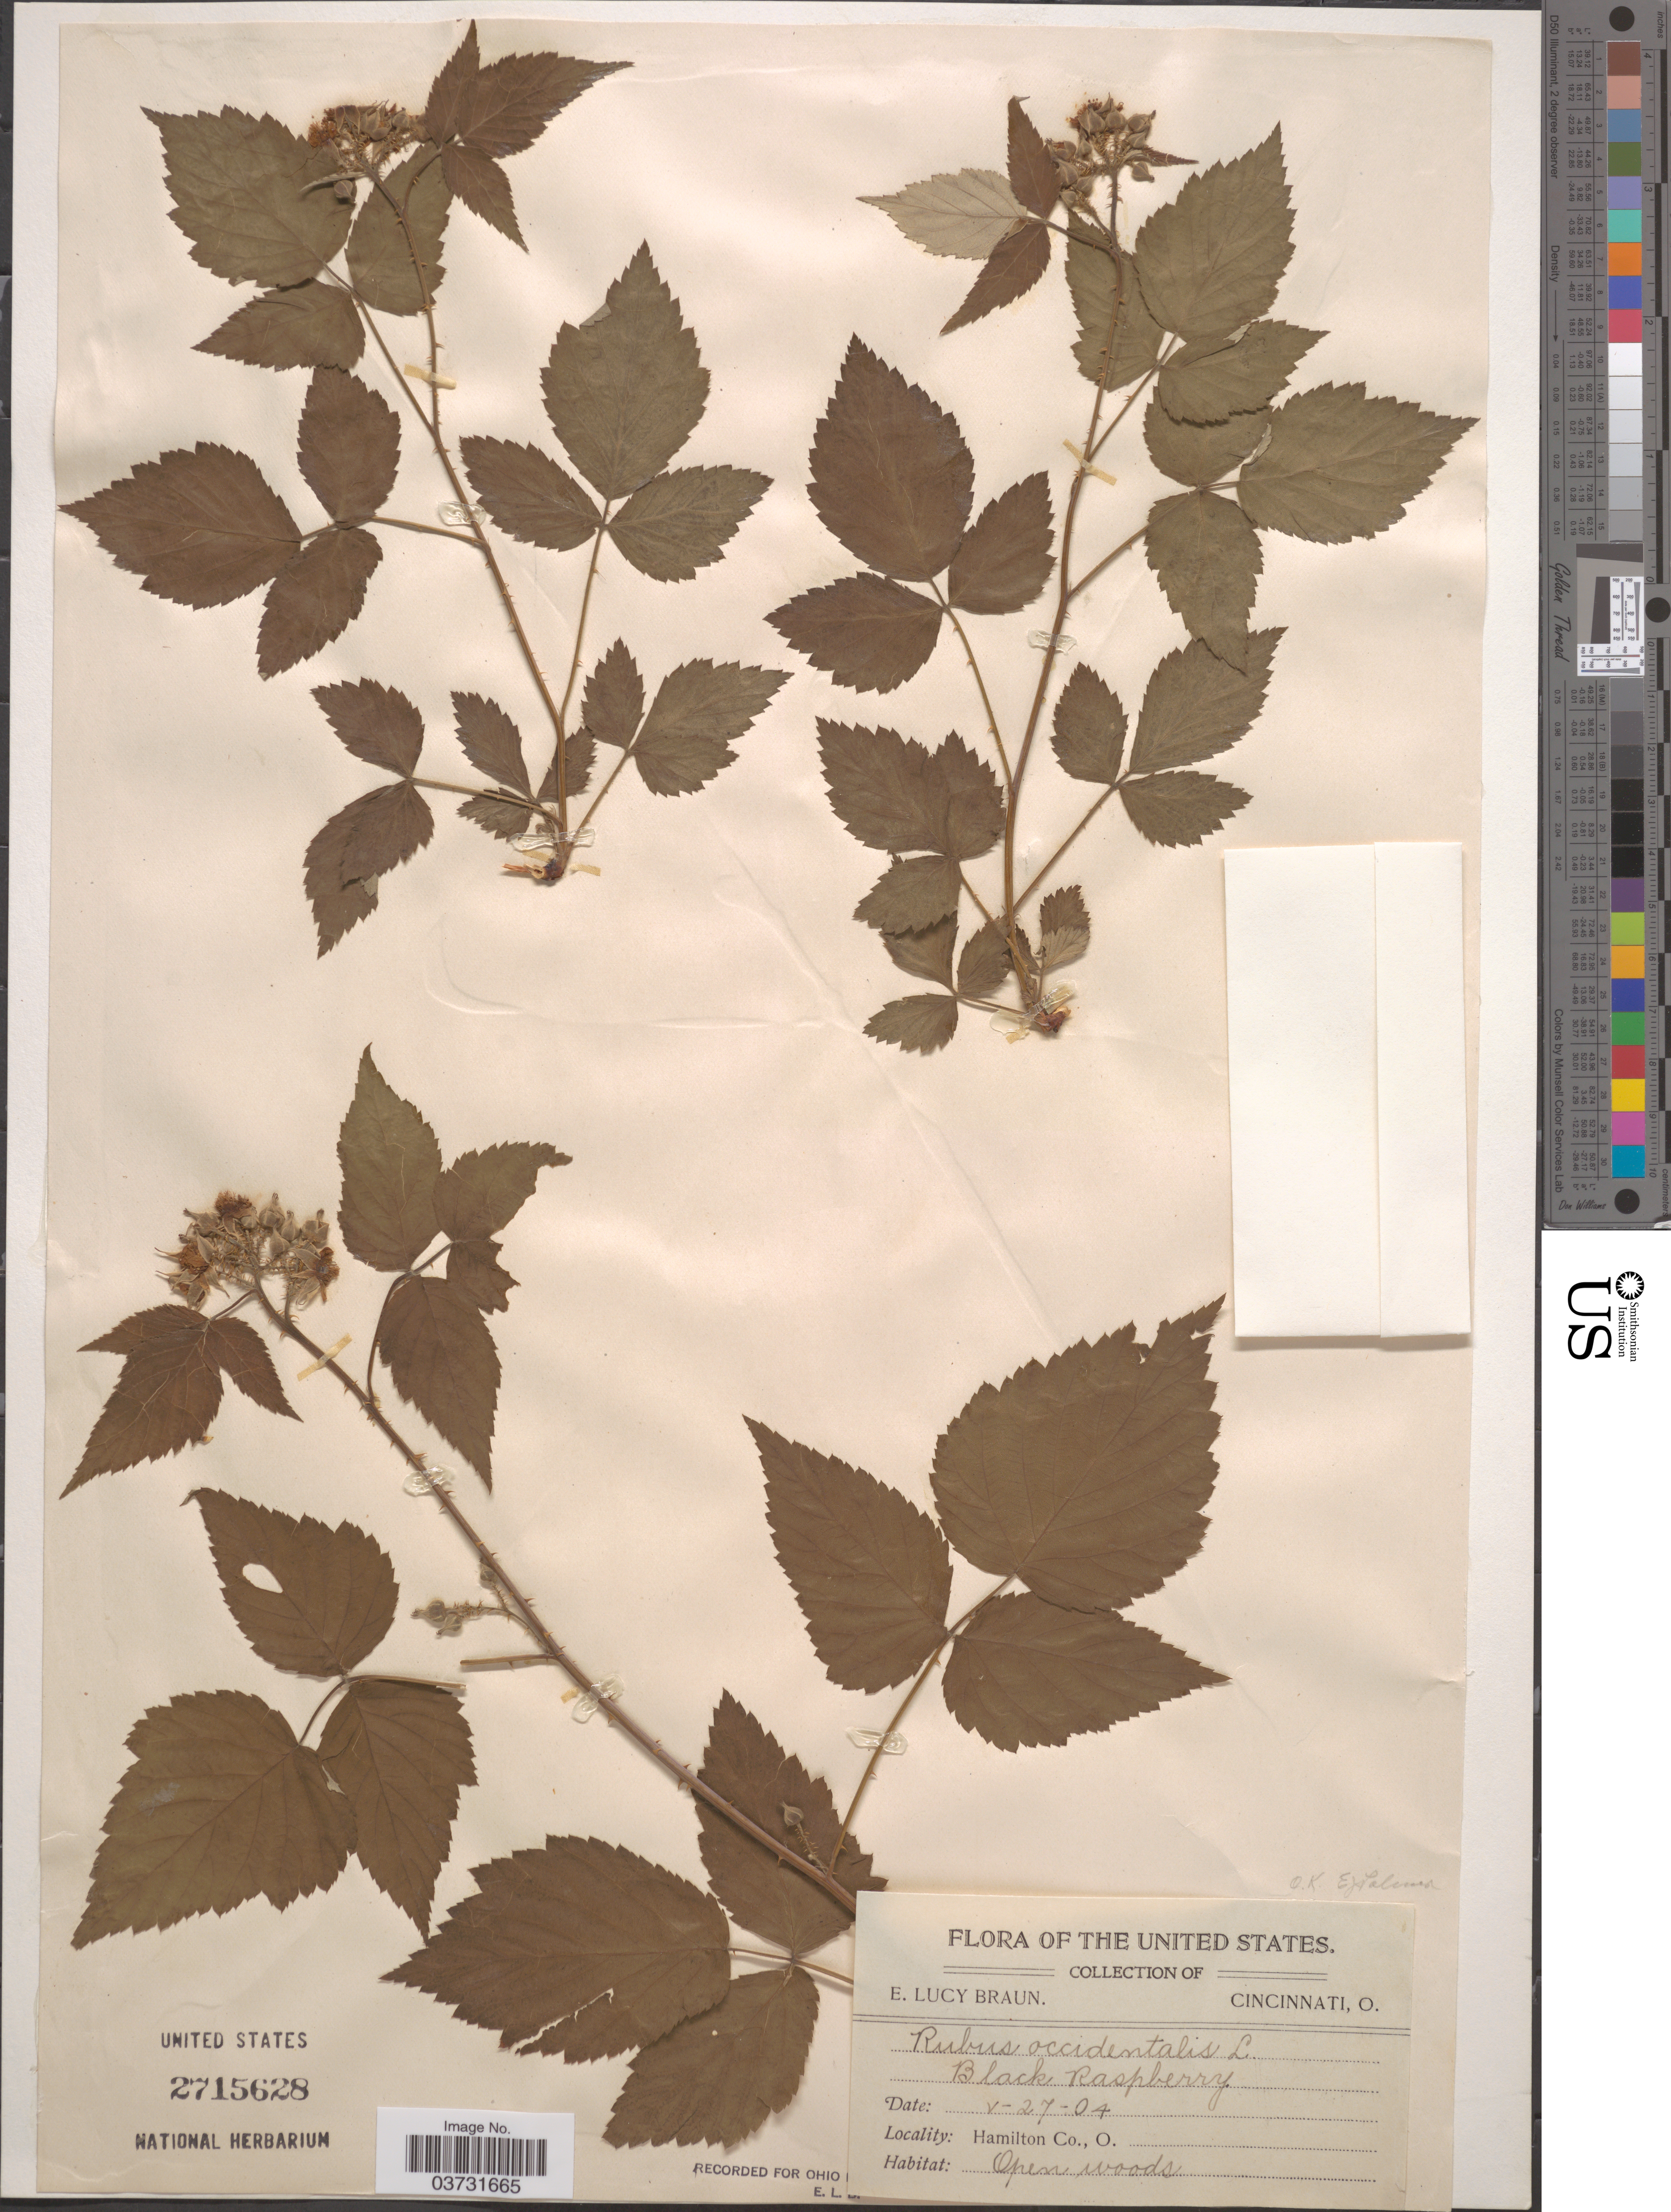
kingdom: Plantae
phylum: Tracheophyta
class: Magnoliopsida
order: Rosales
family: Rosaceae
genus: Rubus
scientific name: Rubus occidentalis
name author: L.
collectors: E. L. Braun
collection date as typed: Transcribed d/m/y: 27/5/4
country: United States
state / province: Ohio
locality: Hamilton Co.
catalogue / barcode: US 2715628